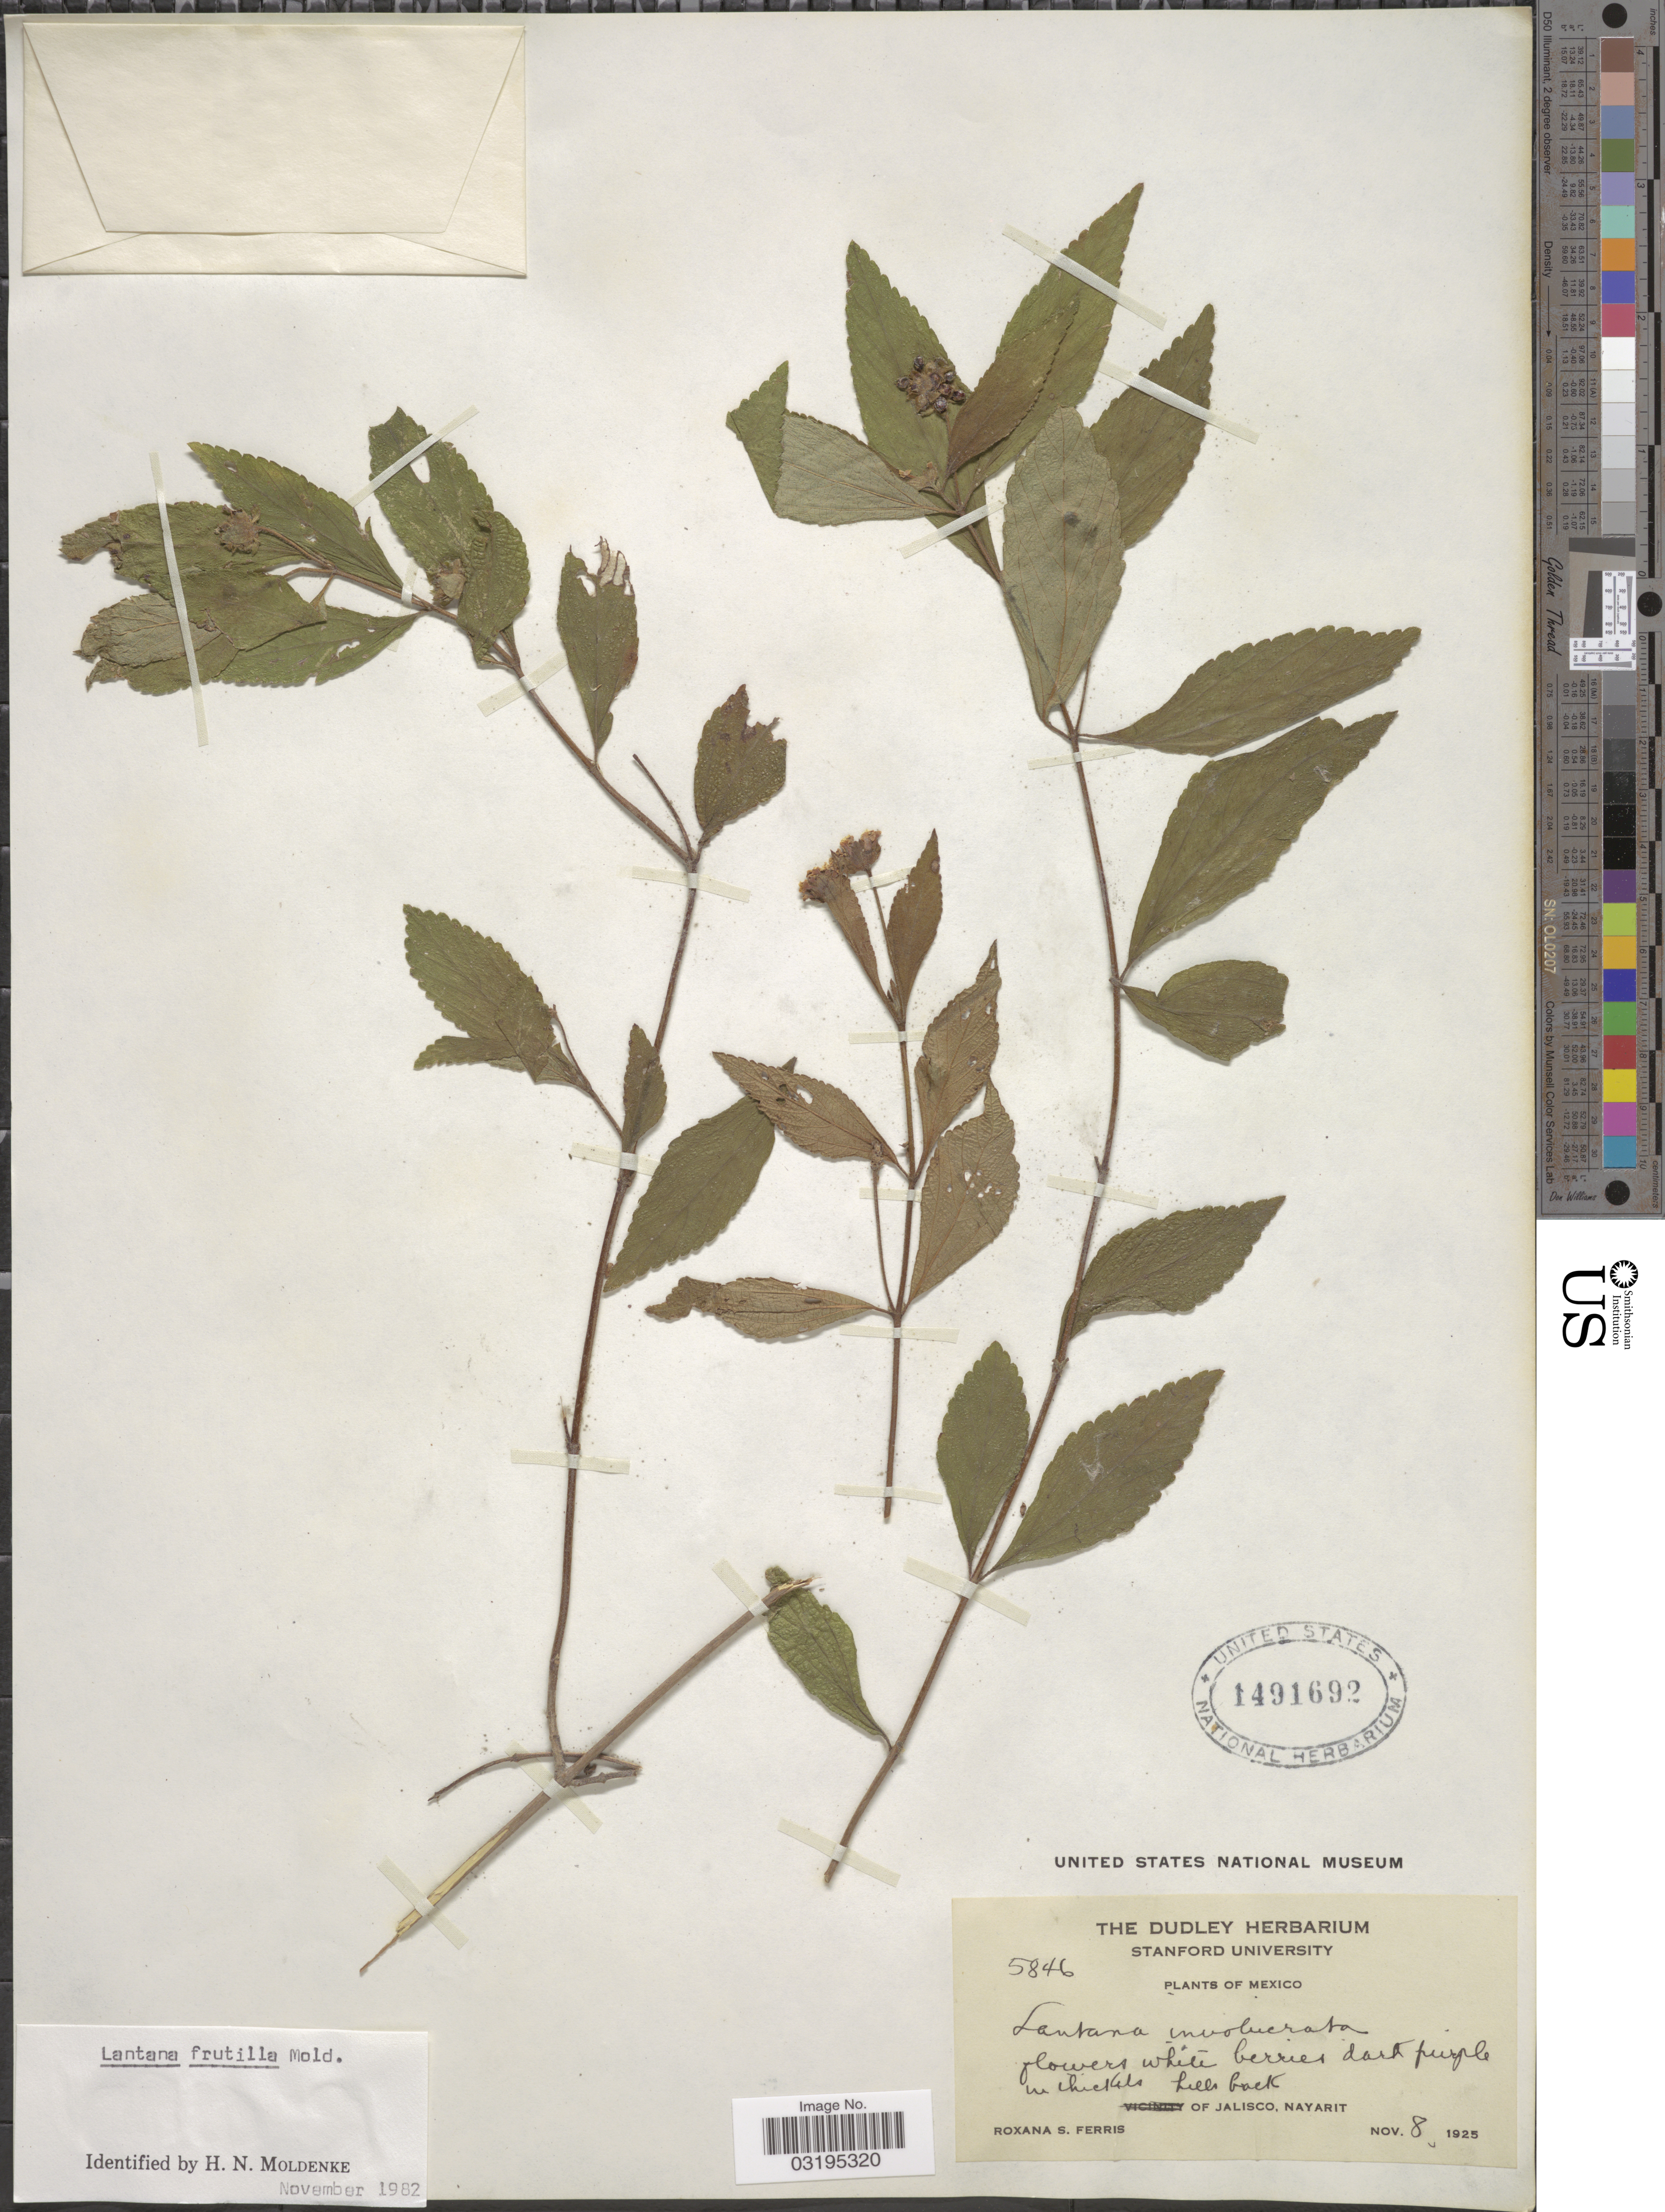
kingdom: Plantae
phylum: Tracheophyta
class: Magnoliopsida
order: Lamiales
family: Verbenaceae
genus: Lantana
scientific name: Lantana frutilla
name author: Moldenke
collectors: R. S. Ferris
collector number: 5846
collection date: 1925-11-08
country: Mexico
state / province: Nayarit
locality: Hills back of Jalisco, Nayarit.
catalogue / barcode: US 1491692